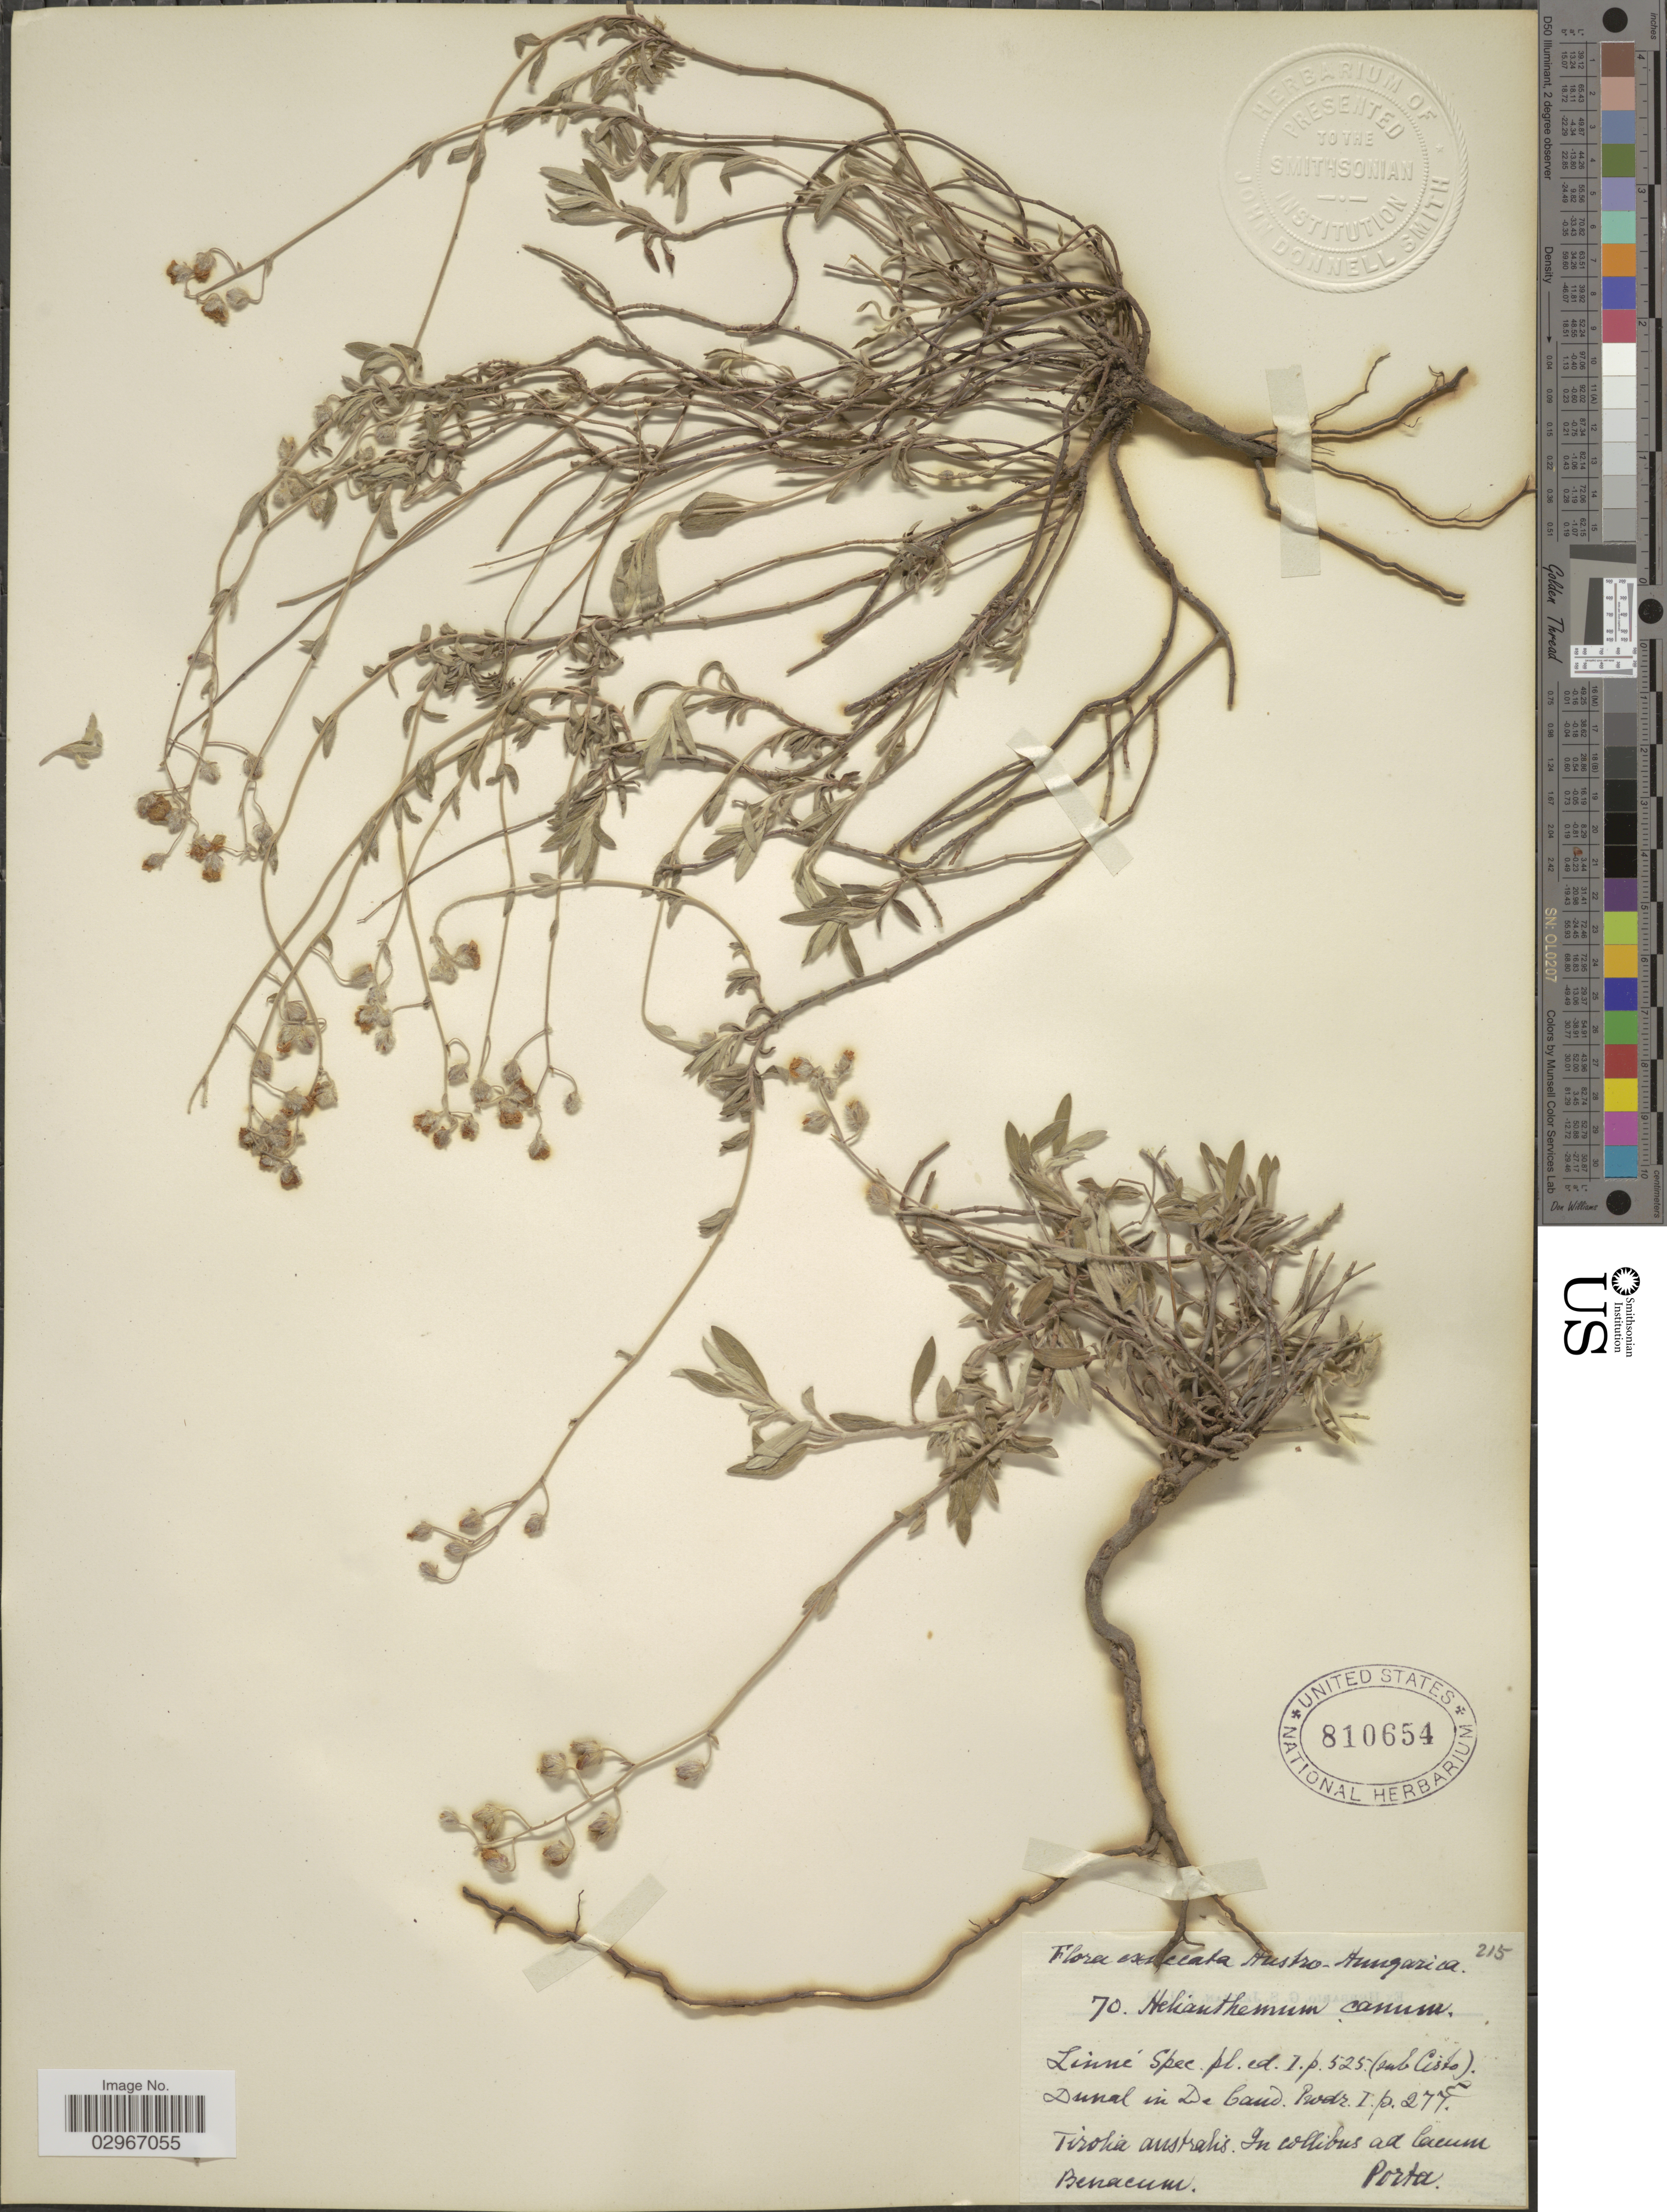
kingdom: Plantae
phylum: Tracheophyta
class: Magnoliopsida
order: Malvales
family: Cistaceae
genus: Helianthemum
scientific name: Helianthemum canum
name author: (L.) Hornem.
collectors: -- Porta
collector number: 70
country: Italy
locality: Austro-Hungarica. Tirolia australis. In collibus ad lacum Benacum.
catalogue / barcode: US 810654